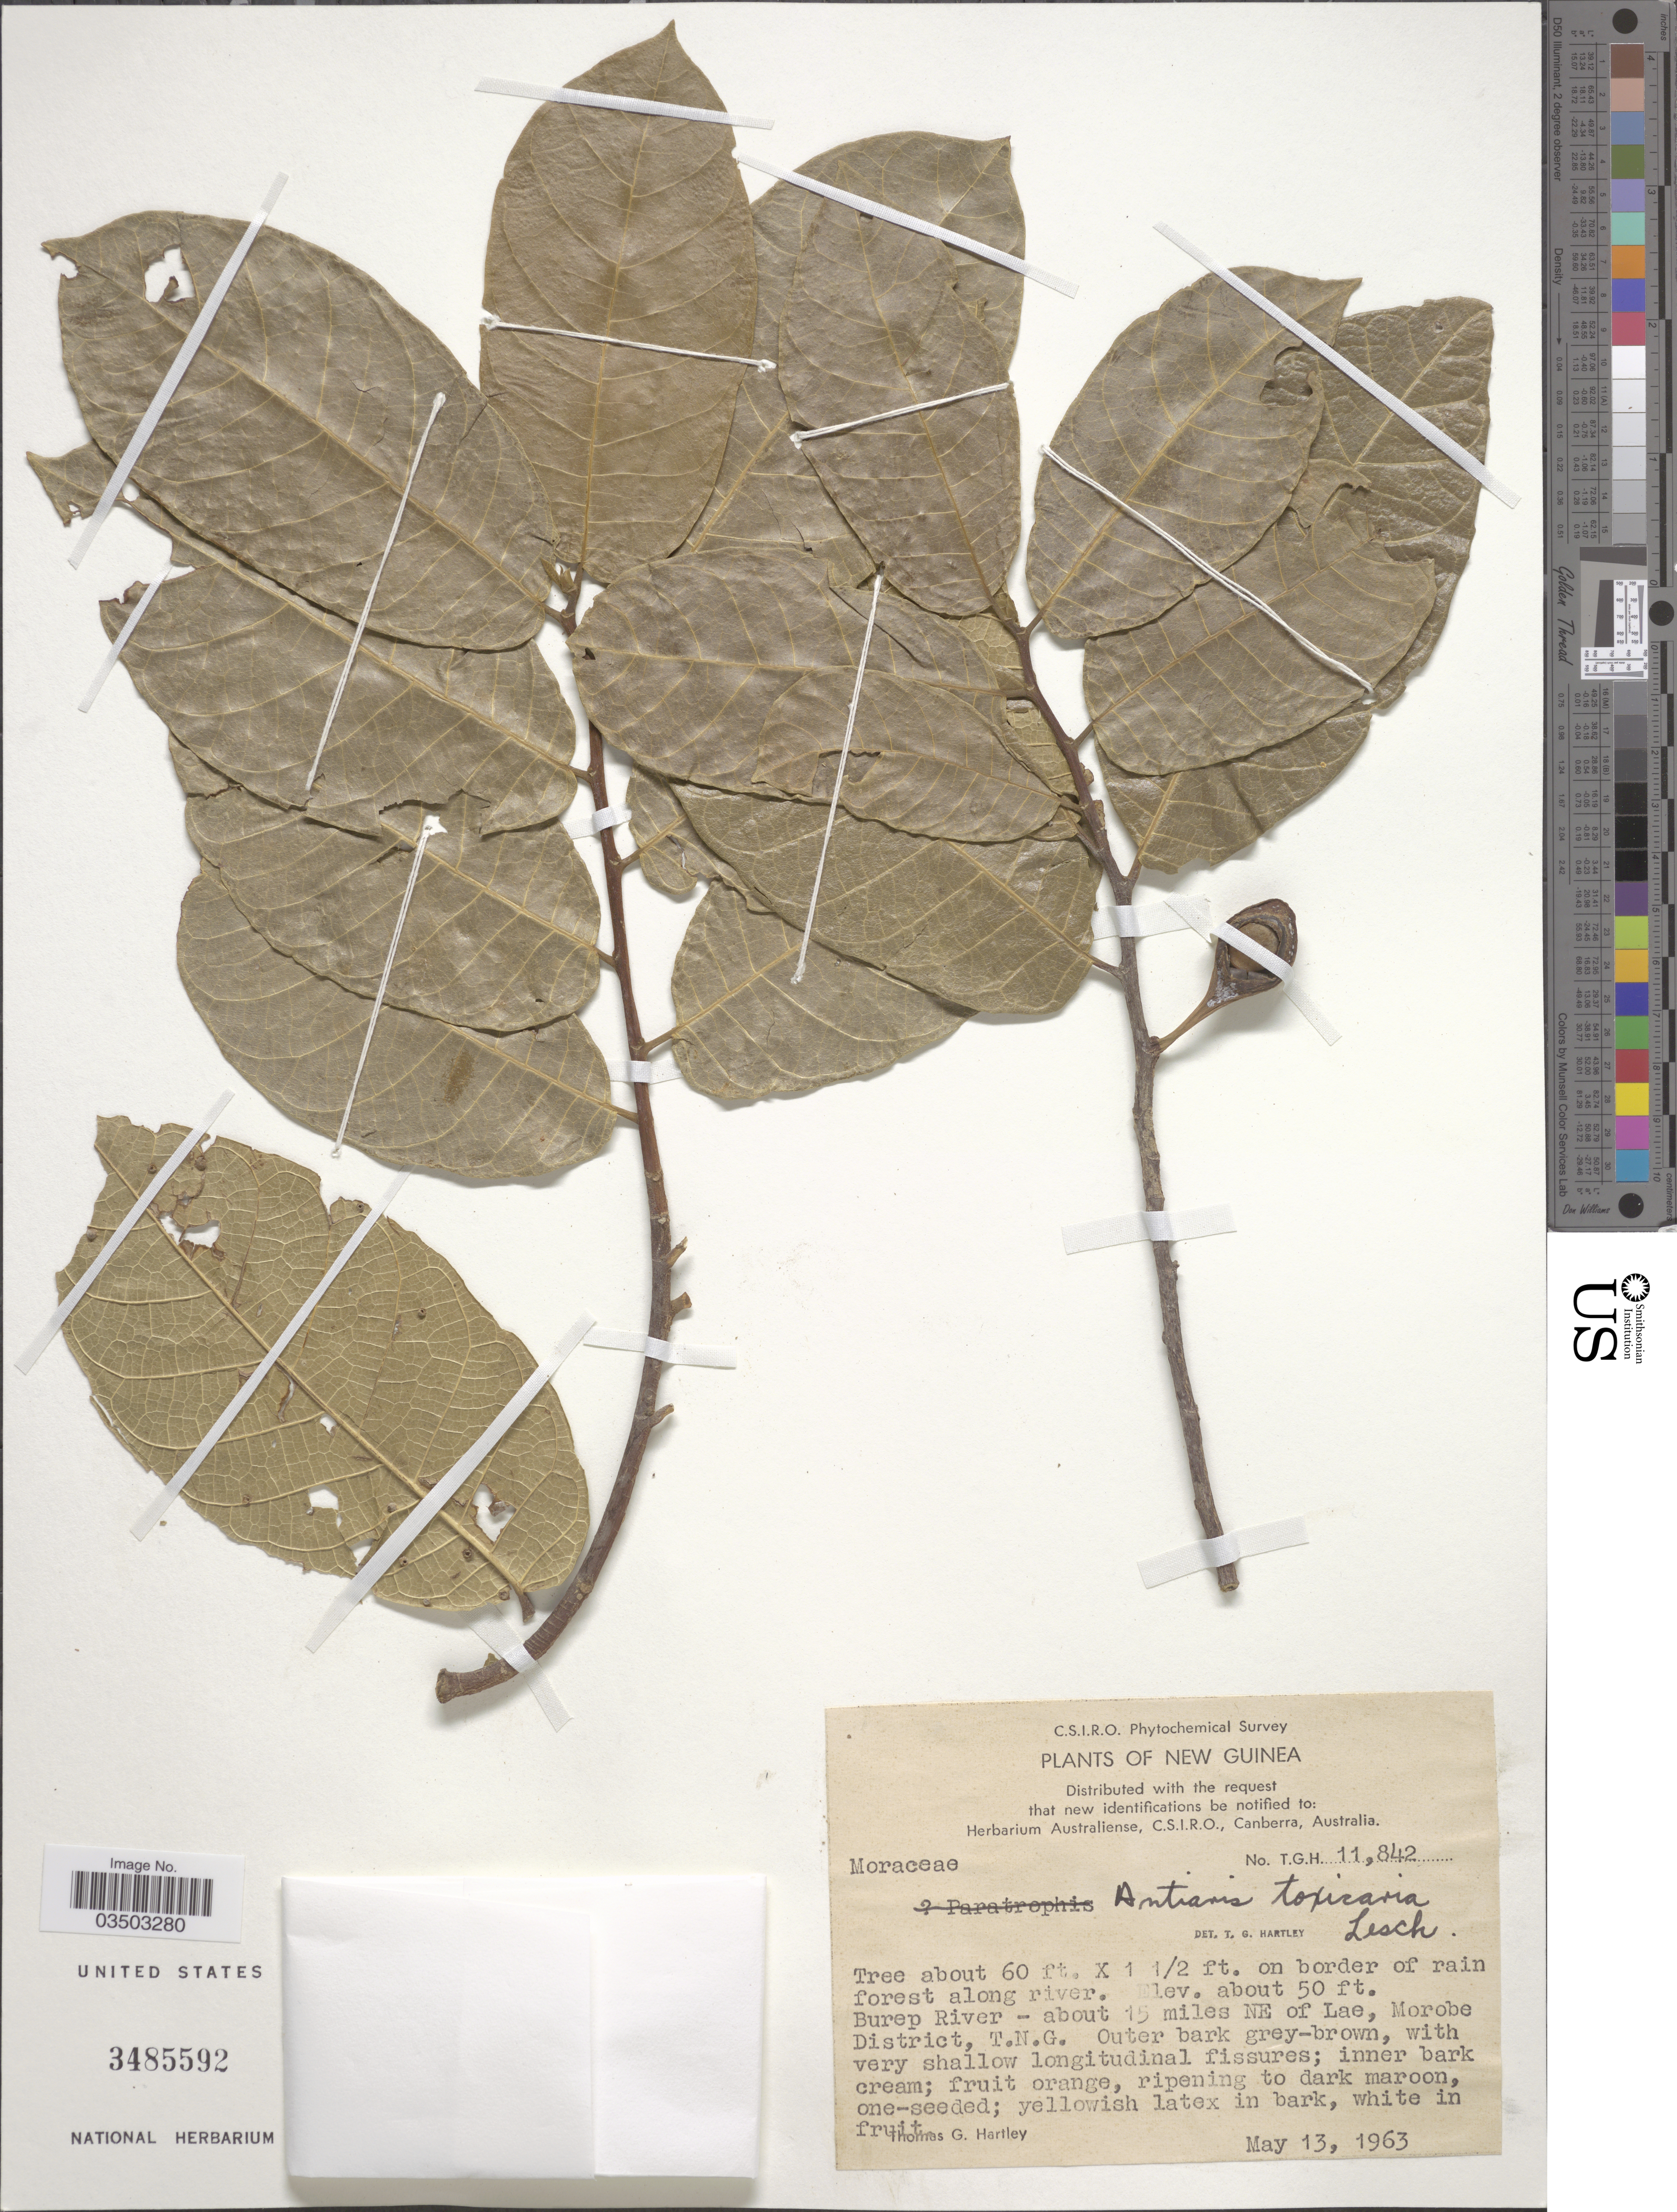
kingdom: Plantae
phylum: Tracheophyta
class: Magnoliopsida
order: Rosales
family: Moraceae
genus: Antiaris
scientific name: Antiaris toxicaria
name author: Lesch.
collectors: T. G. Hartley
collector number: T.G.H. 11842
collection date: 1963-05-13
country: Papua New Guinea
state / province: Morobe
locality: New Guinea. Burep River - about 15 miles NE of Lae, Morobe District, T.N.G.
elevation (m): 15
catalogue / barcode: US 3485592